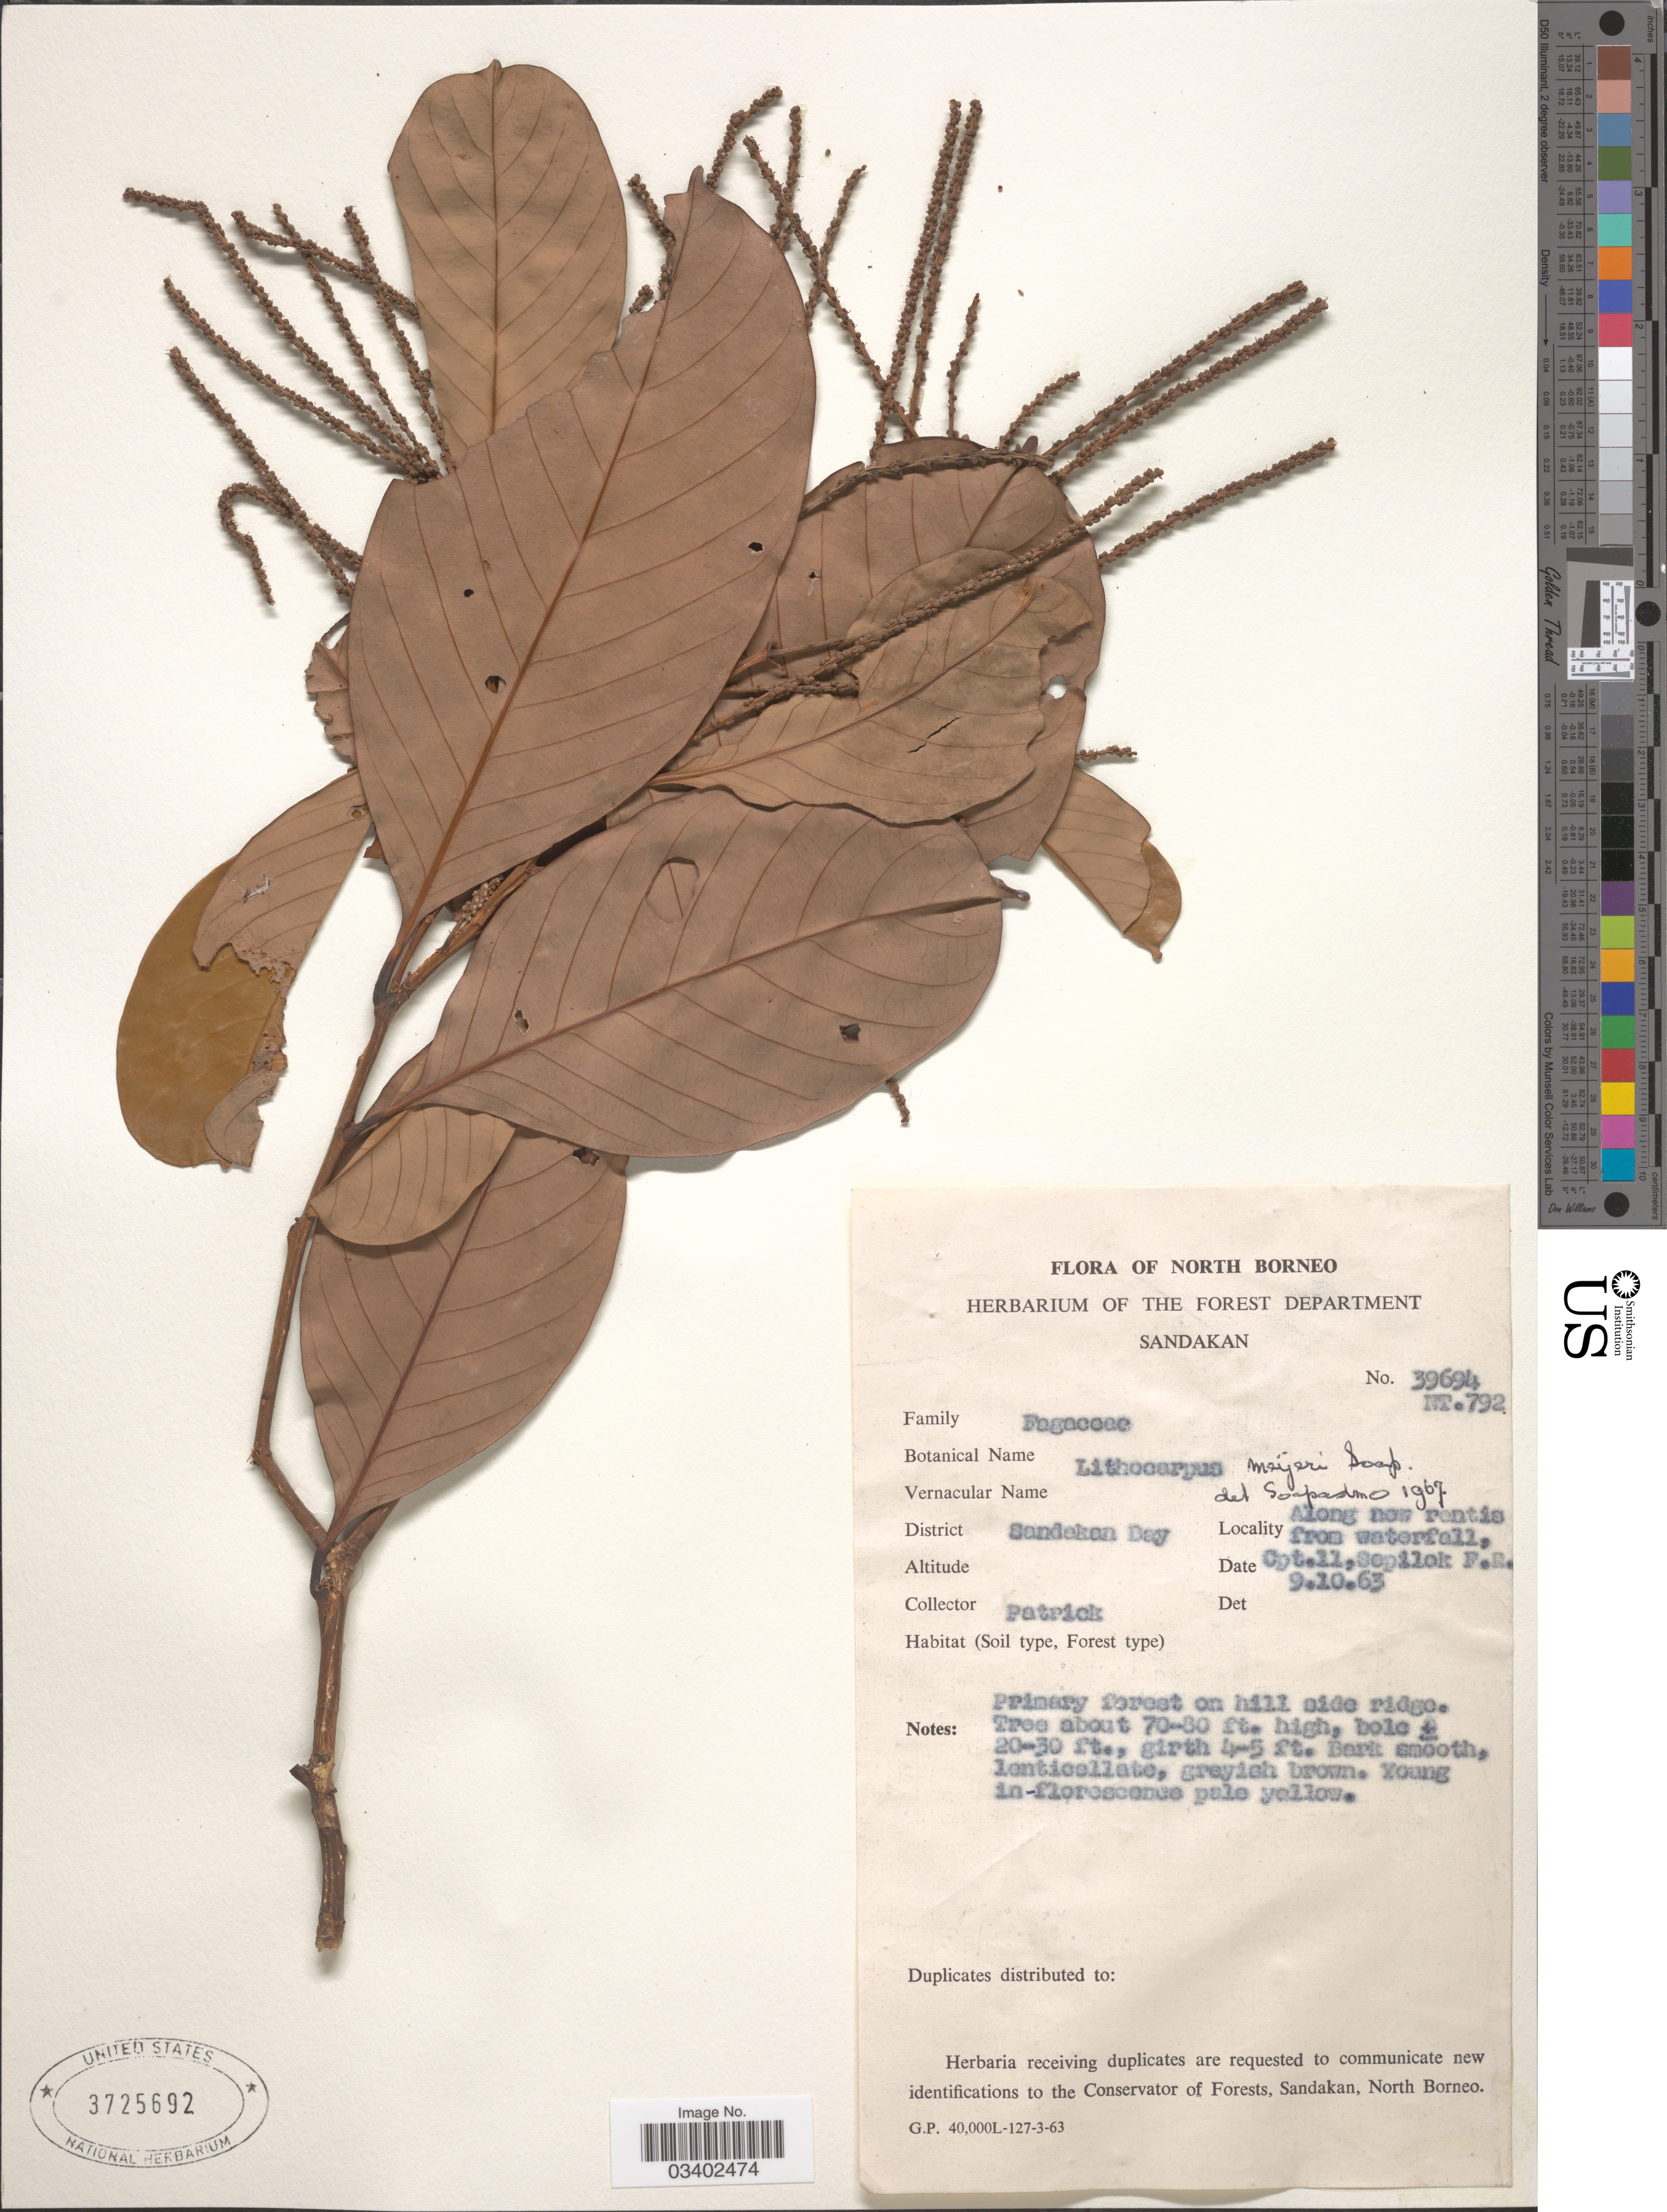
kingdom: Plantae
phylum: Tracheophyta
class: Magnoliopsida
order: Fagales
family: Fagaceae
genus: Lithocarpus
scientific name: Lithocarpus meijeri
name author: Soepadmo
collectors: Patrick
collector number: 39694/NT.792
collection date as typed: Transcribed d/m/y: 9/10/63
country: Malaysia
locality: North Borneo. District Sandakan Bay. Along new rentis from waterfall, Cpt.11, Sepilok F.R.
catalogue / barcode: US 3725692